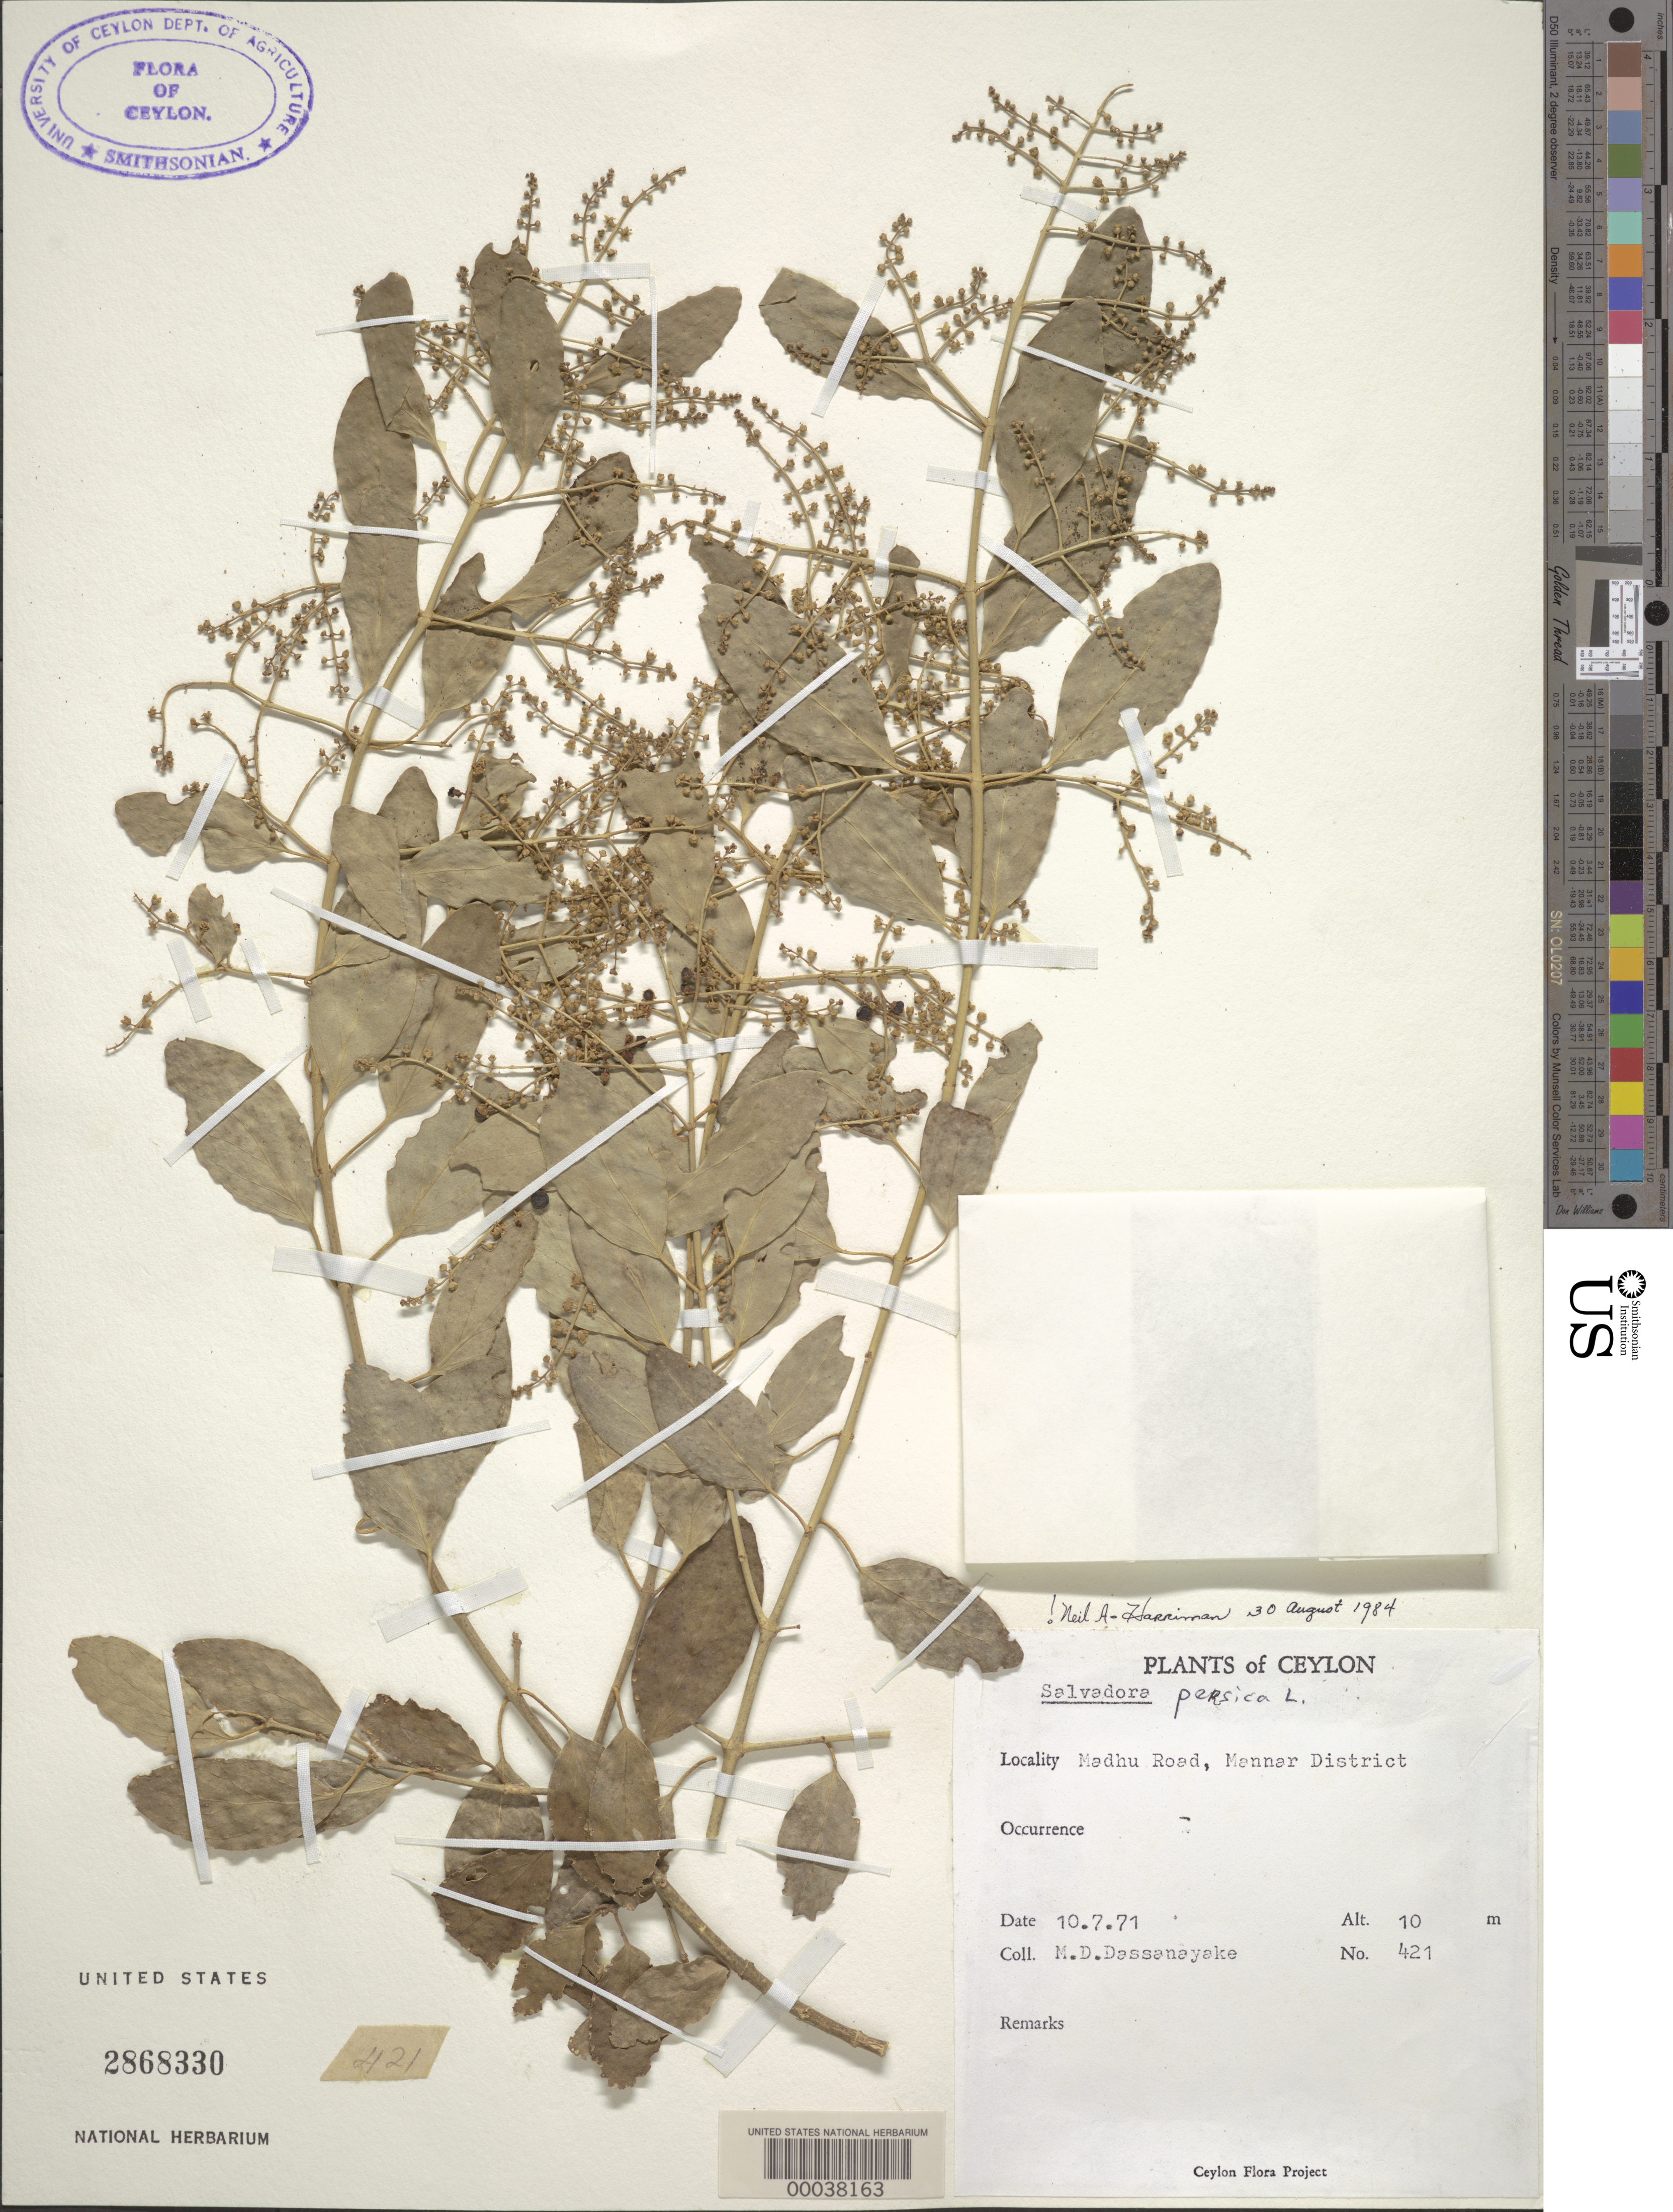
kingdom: Plantae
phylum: Tracheophyta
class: Magnoliopsida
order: Brassicales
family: Salvadoraceae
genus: Salvadora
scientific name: Salvadora persica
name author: L.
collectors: M. D. Dassanayake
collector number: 421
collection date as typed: Transcribed d/m/y: 10/7/71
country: Sri Lanka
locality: Ceylon. Madhu Road, Mannar District.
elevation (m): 10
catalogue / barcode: US 2868330